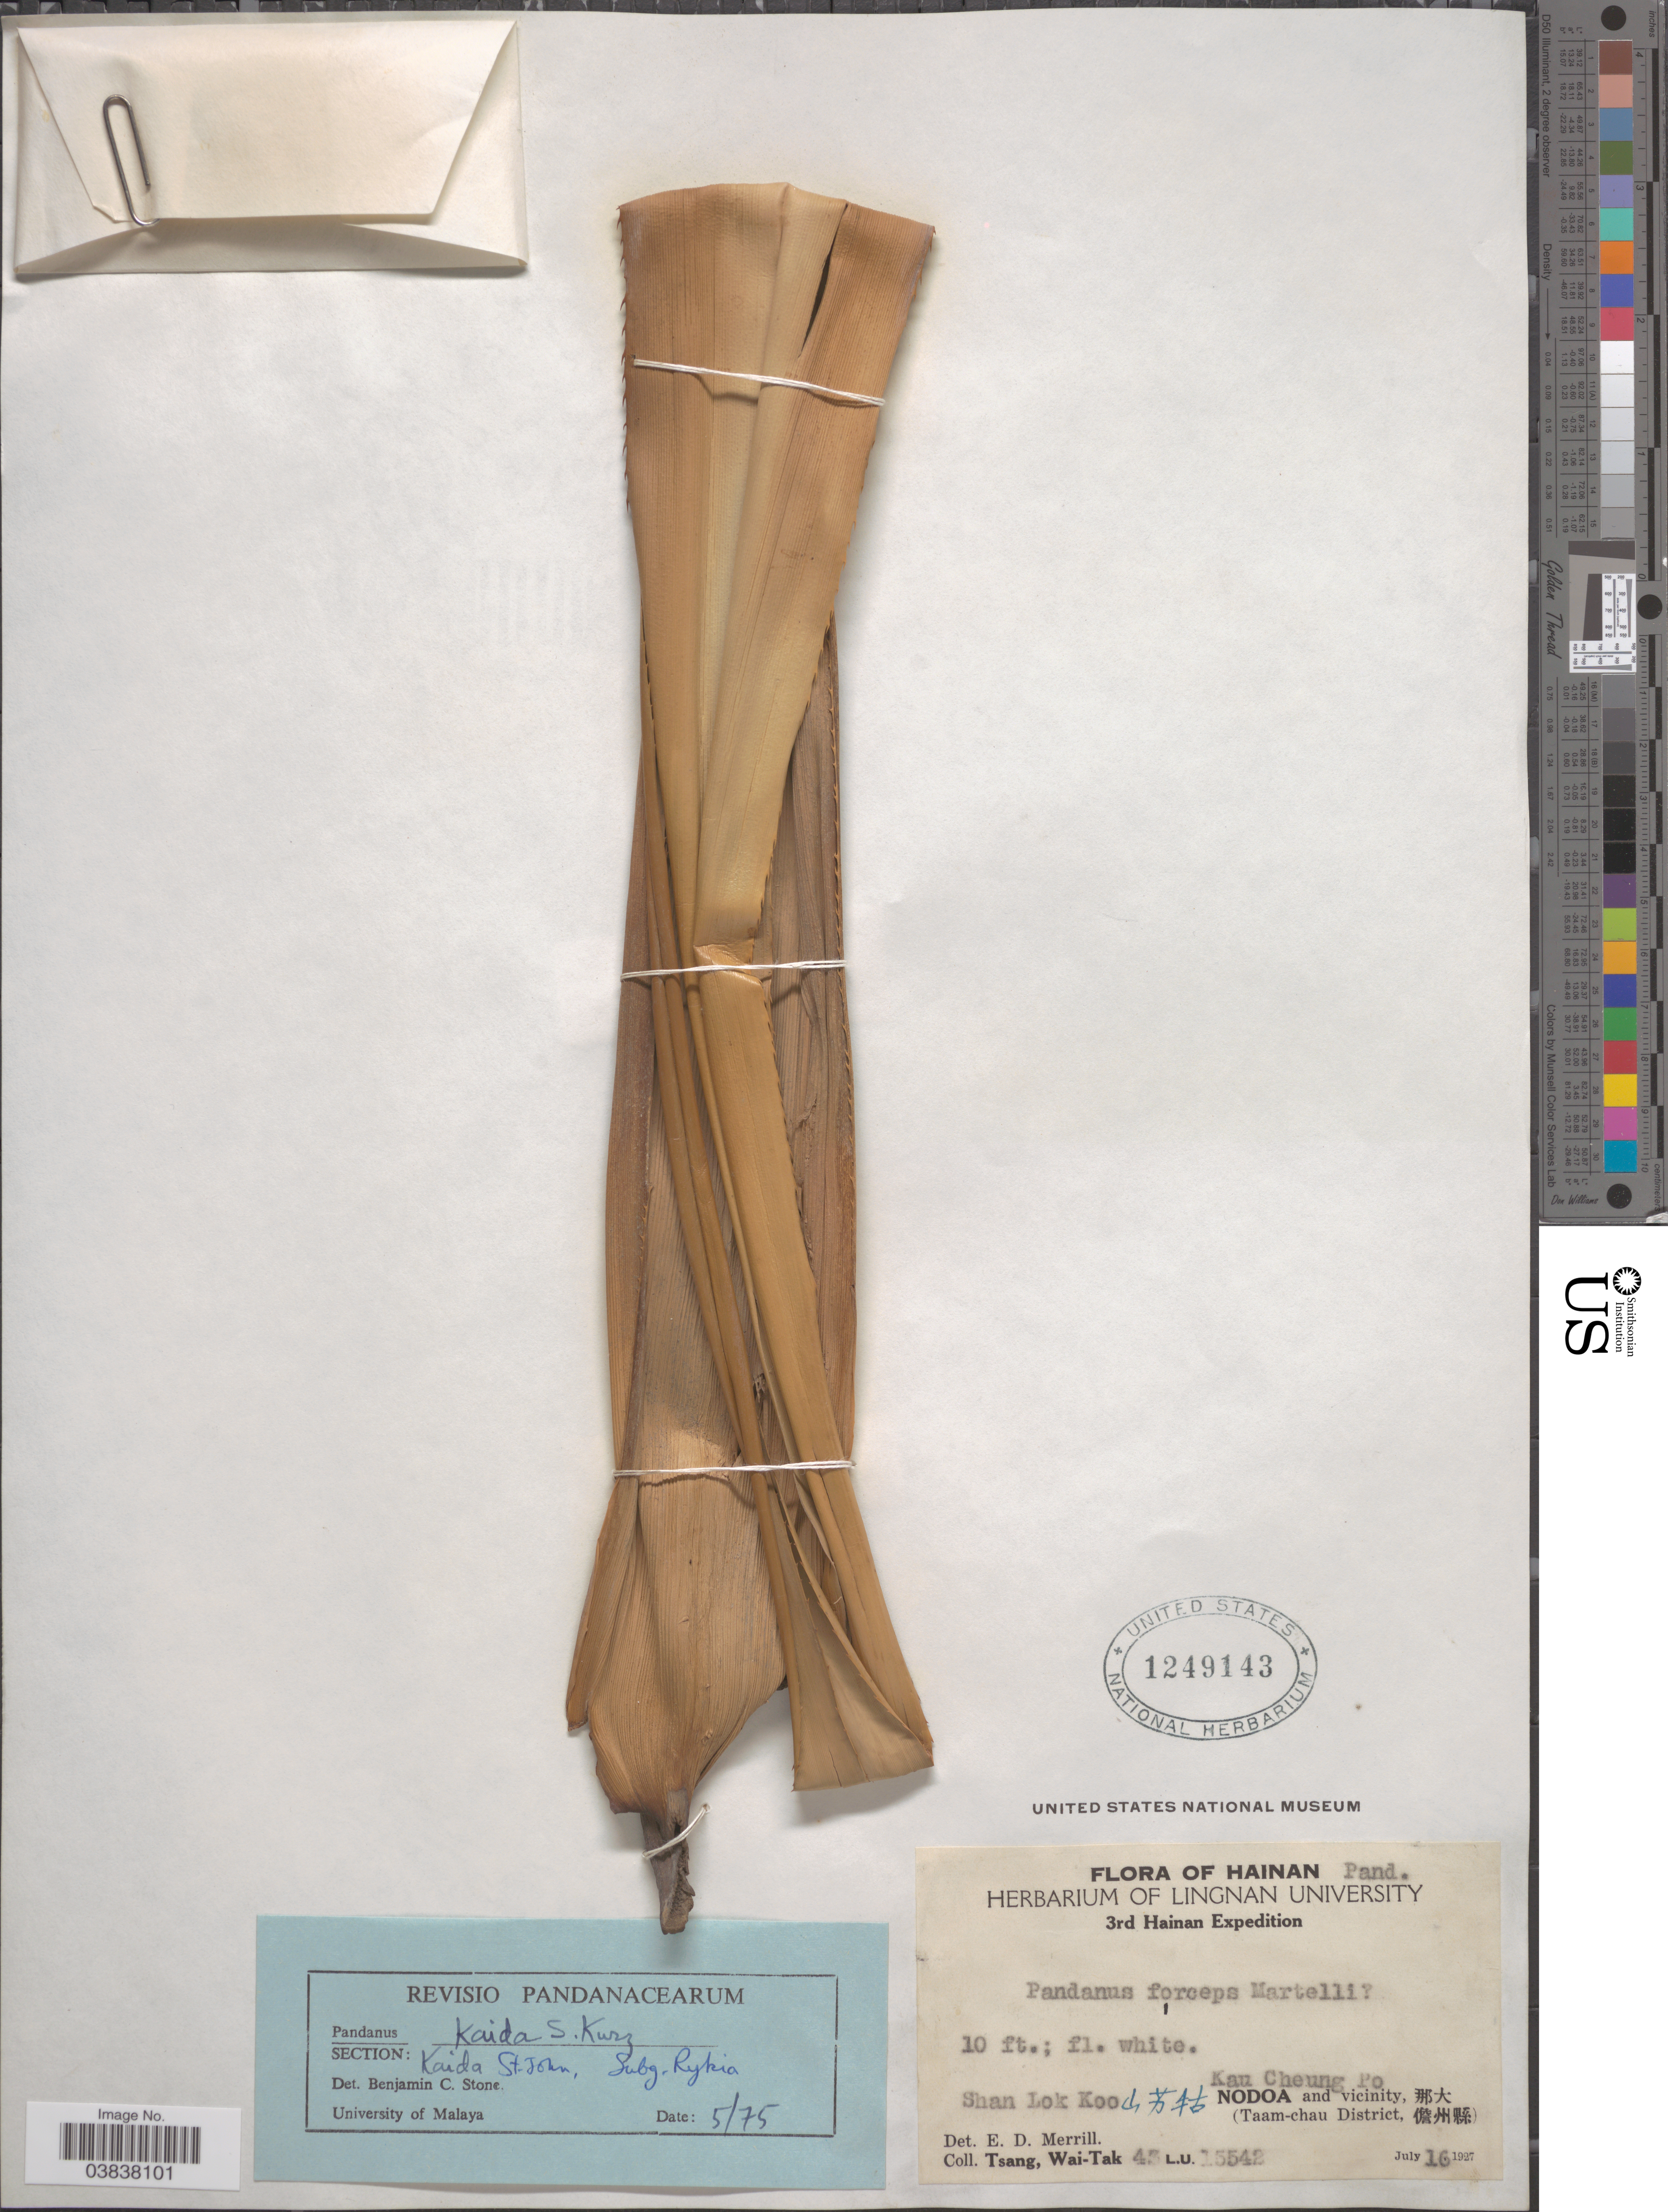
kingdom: Plantae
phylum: Tracheophyta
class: Liliopsida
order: Pandanales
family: Pandanaceae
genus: Pandanus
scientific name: Pandanus kaida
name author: Kurz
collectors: W. T. Tsang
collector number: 45L.U.15542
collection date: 1927-07-16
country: China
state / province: Hainan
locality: Shan Lok Koo X. Kau Cheung Po. Nodoa and vicinity, X. (Taam-chau District, X).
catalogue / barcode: US 1249143